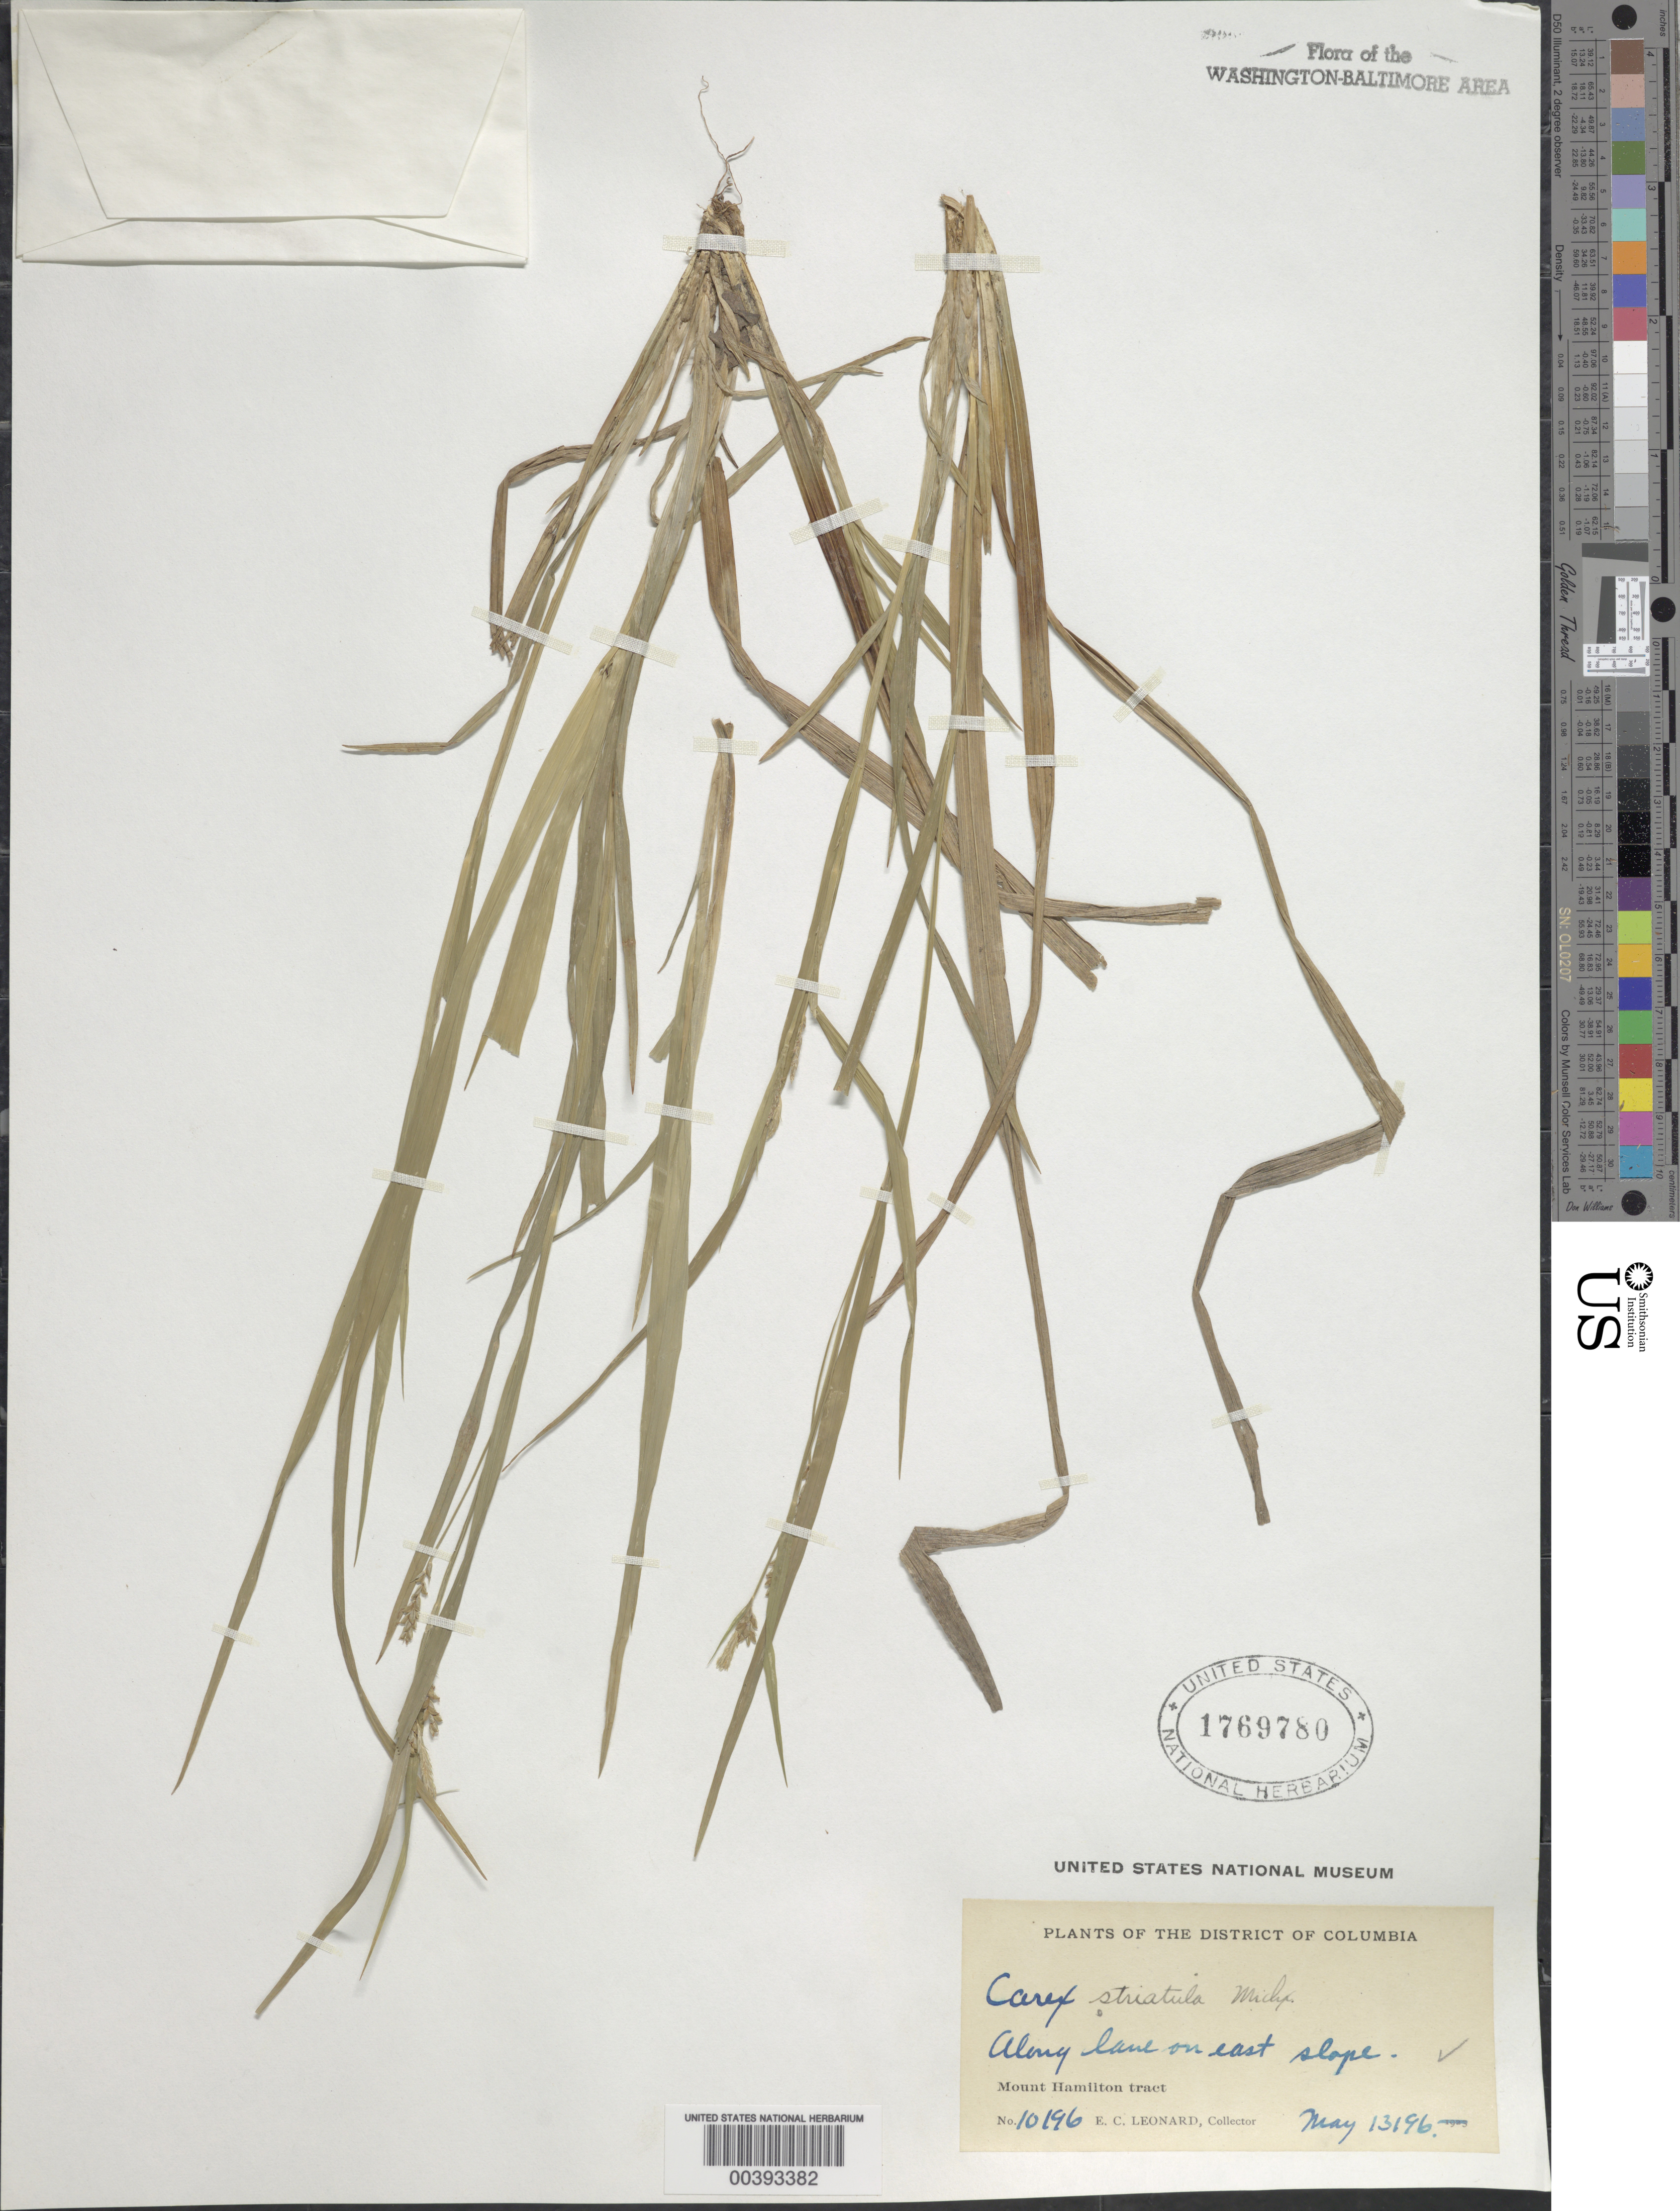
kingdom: Plantae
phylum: Tracheophyta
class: Liliopsida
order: Poales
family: Cyperaceae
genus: Carex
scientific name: Carex striatula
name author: Michx.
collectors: E. C. Leonard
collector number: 10196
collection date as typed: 13 --- 1960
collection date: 1960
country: United States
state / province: District of Columbia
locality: Mount Hamilton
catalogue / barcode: US 1769780